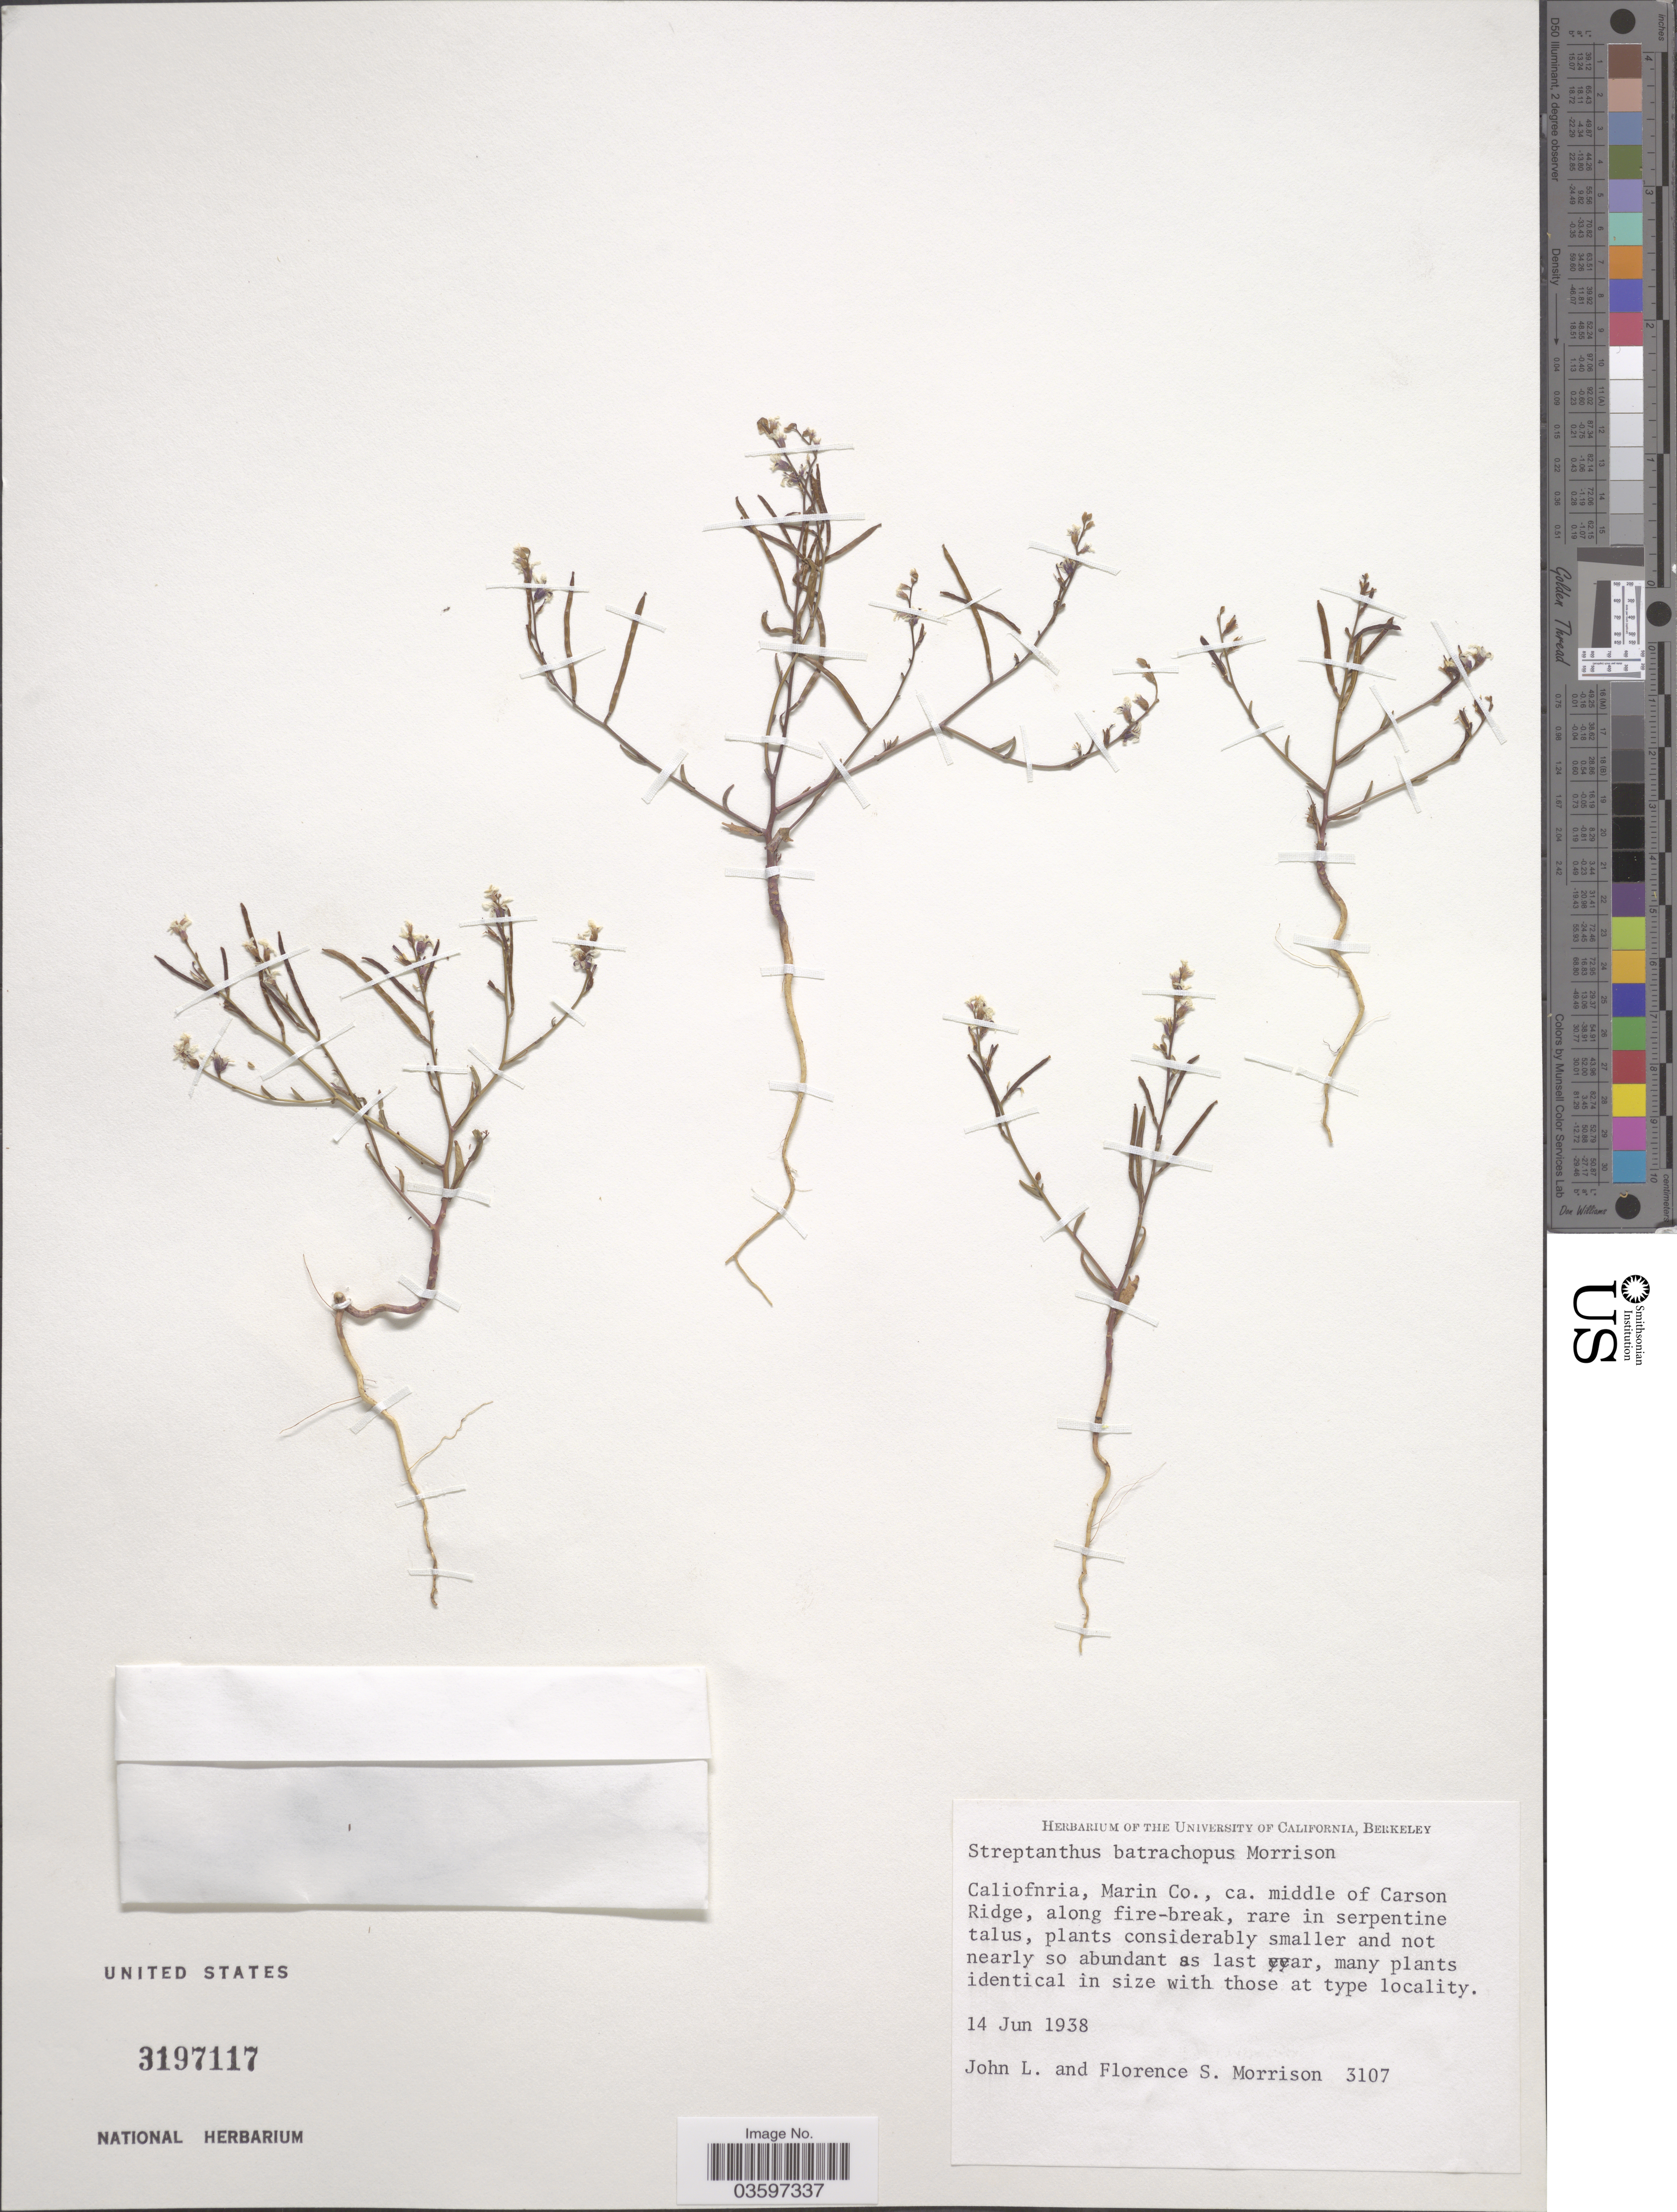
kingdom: Plantae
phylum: Tracheophyta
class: Magnoliopsida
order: Brassicales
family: Brassicaceae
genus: Streptanthus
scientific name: Streptanthus batrachopus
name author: J.L. Morrison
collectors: J. Morrison & F. Morrison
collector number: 3107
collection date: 1938-06-14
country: United States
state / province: California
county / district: Marin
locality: Marin Co., ca. middle of Carson Ridge.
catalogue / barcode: US 3197117